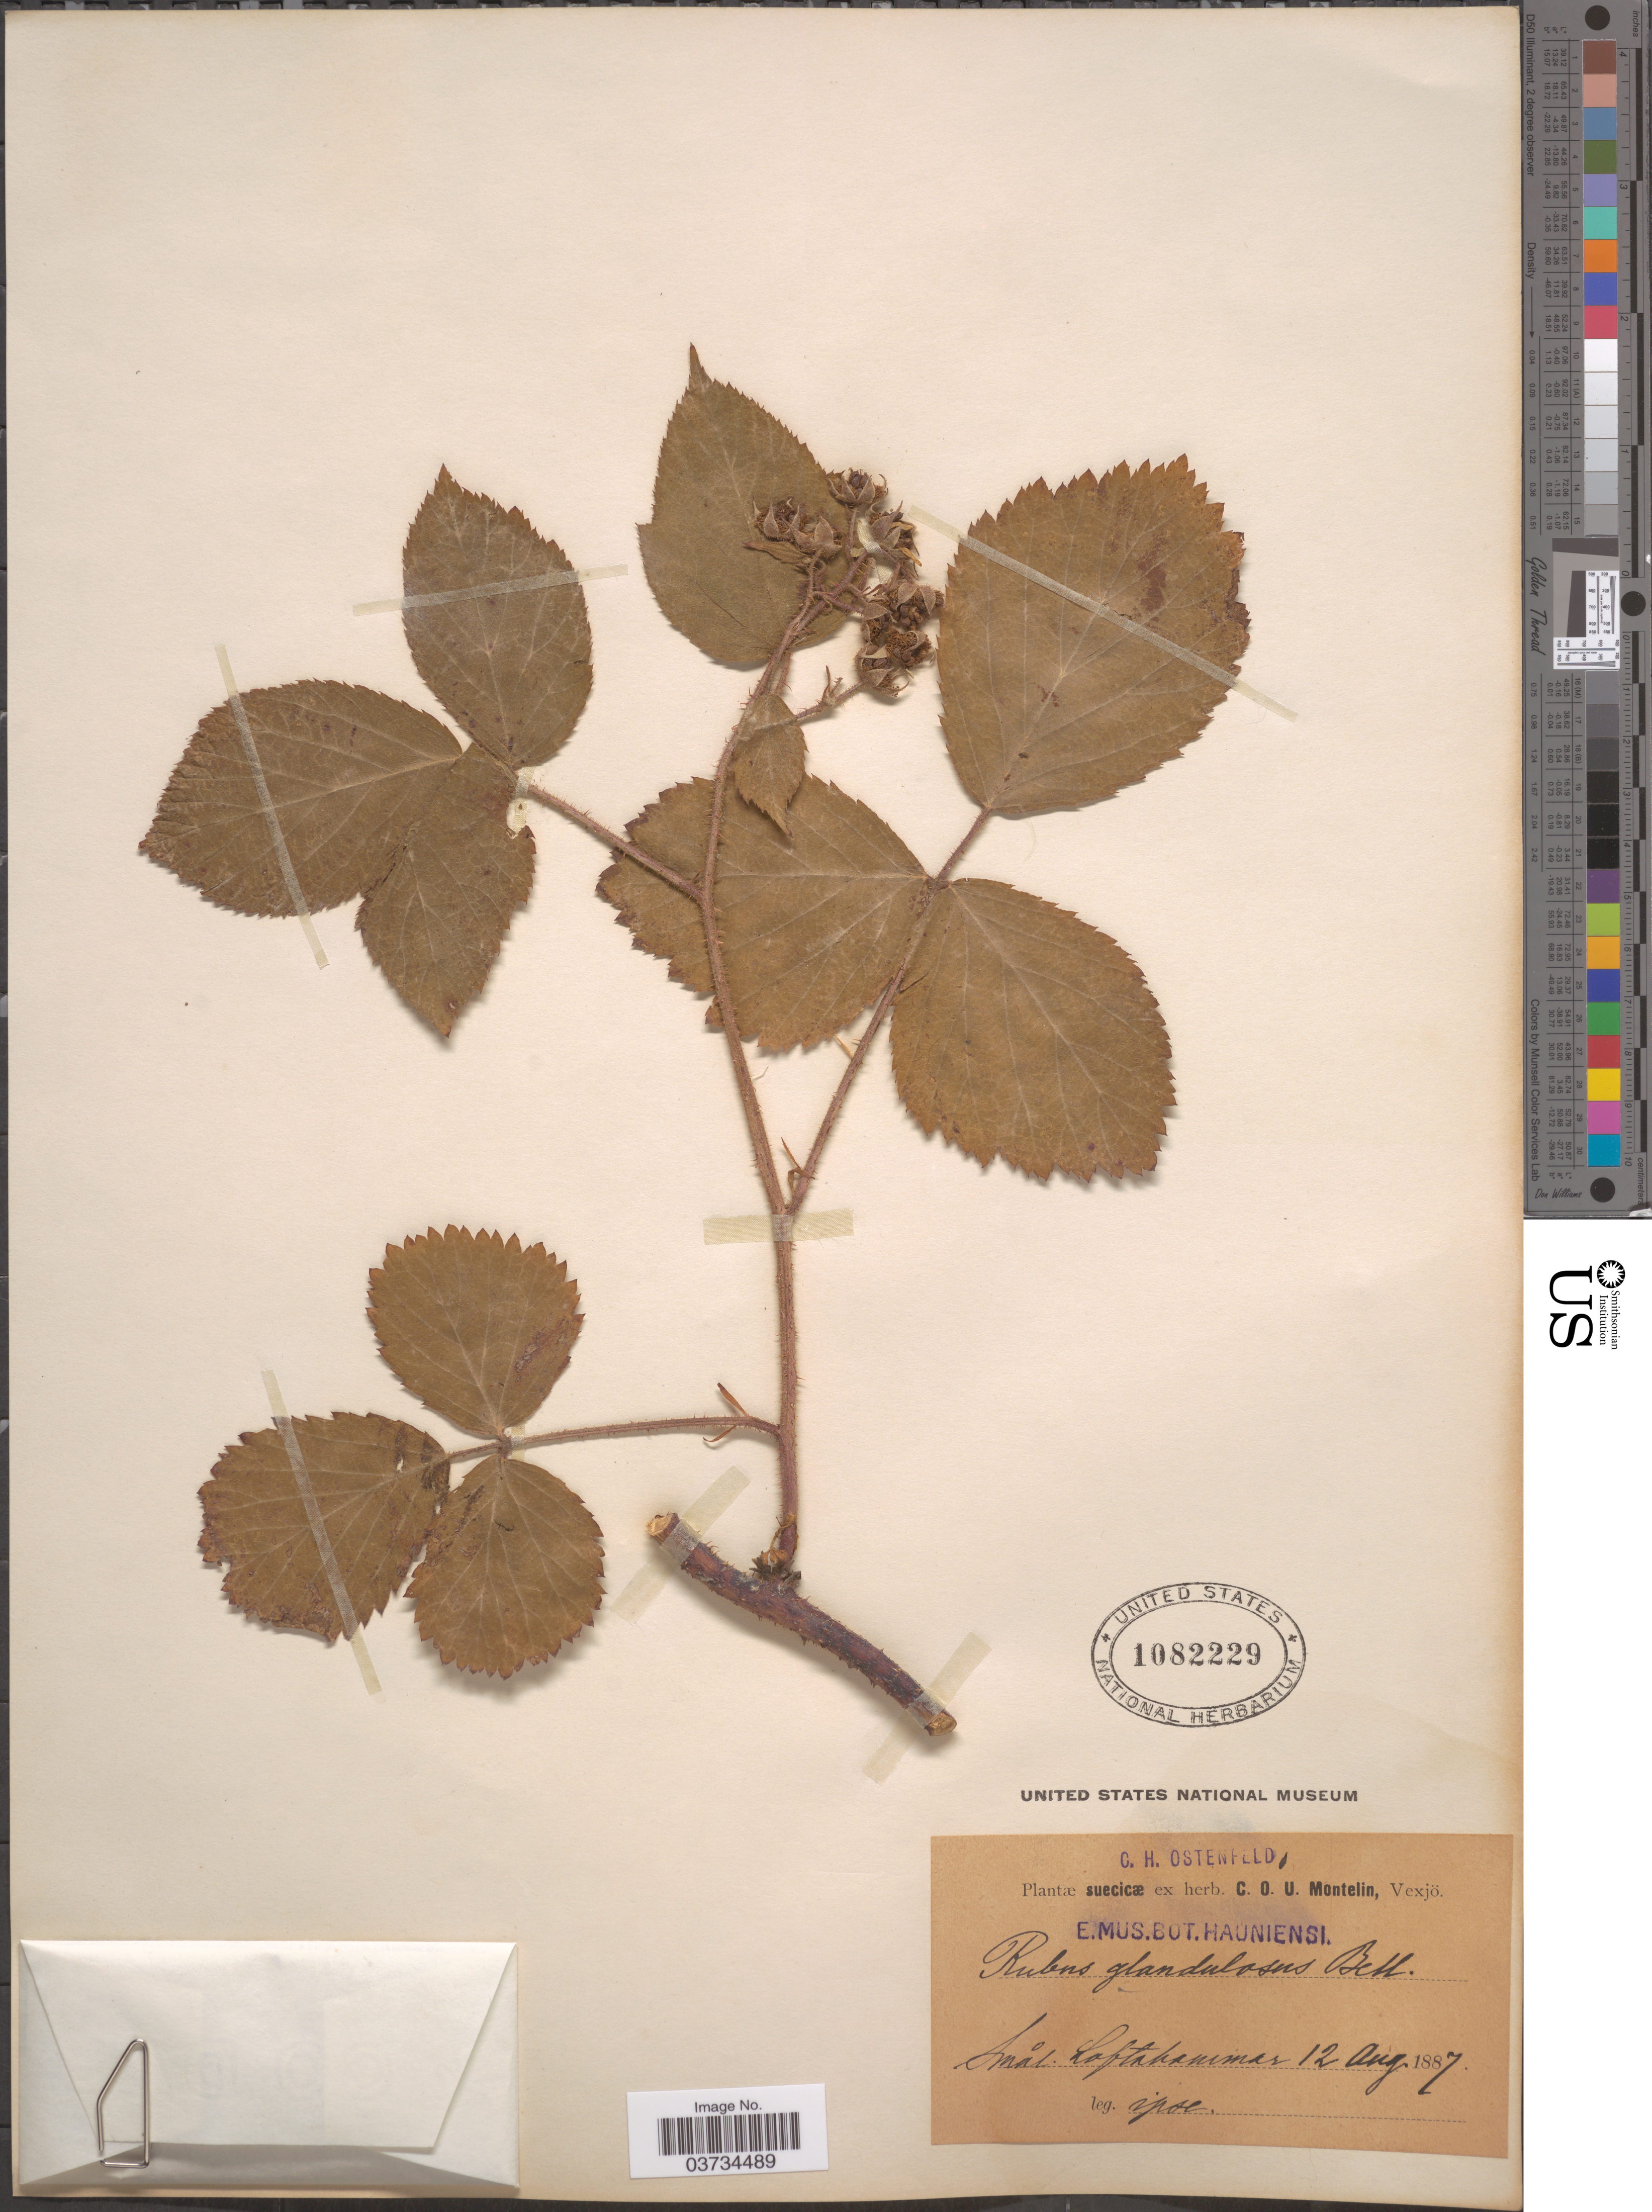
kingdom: Plantae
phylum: Tracheophyta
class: Magnoliopsida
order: Rosales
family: Rosaceae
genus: Rubus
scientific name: Rubus glandulosus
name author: Bellardi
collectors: C. Ostenfeld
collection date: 1887-08-12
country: Sweden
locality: Suecicæ. Smål. Loftahammar.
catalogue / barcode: US 1082229